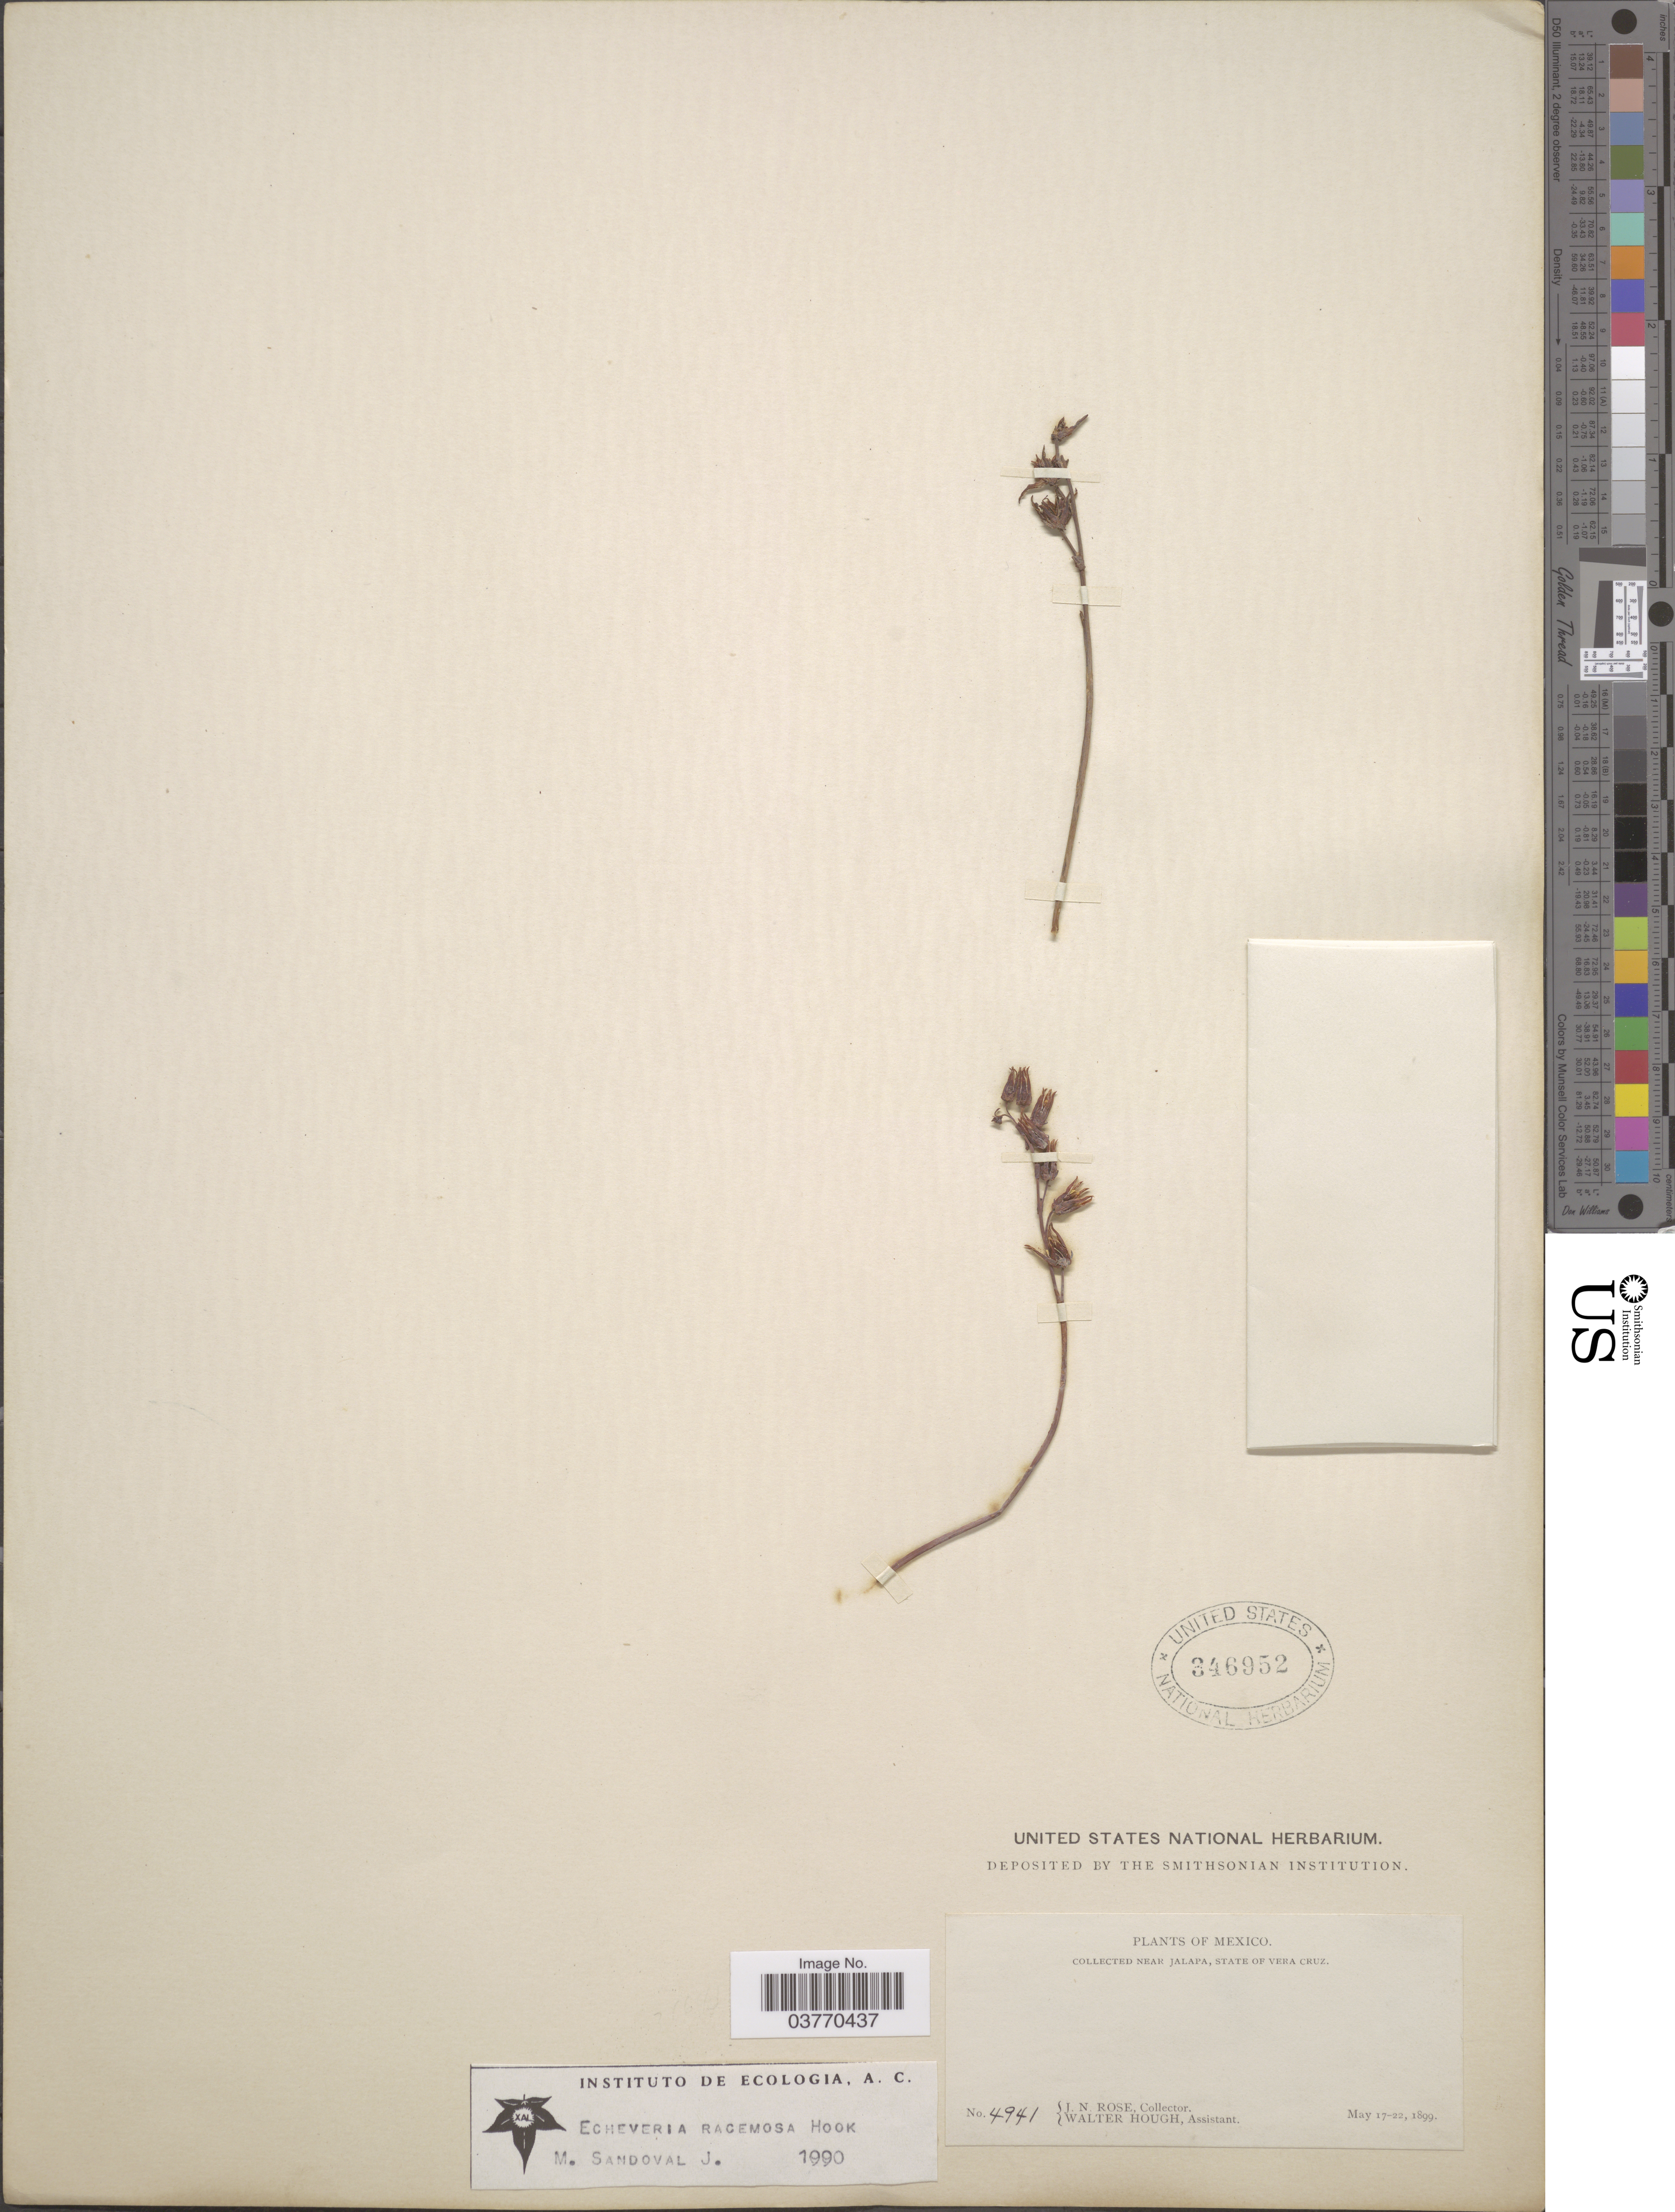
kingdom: Plantae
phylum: Tracheophyta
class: Magnoliopsida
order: Saxifragales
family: Crassulaceae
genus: Echeveria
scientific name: Echeveria racemosa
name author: Schltdl. & Cham.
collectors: J. N. Rose & W. Hough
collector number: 4941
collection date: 1899-05-17/1899-05-22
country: Mexico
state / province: Veracruz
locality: Near Jalapa, State of Vera Cruz.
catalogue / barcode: US 346952